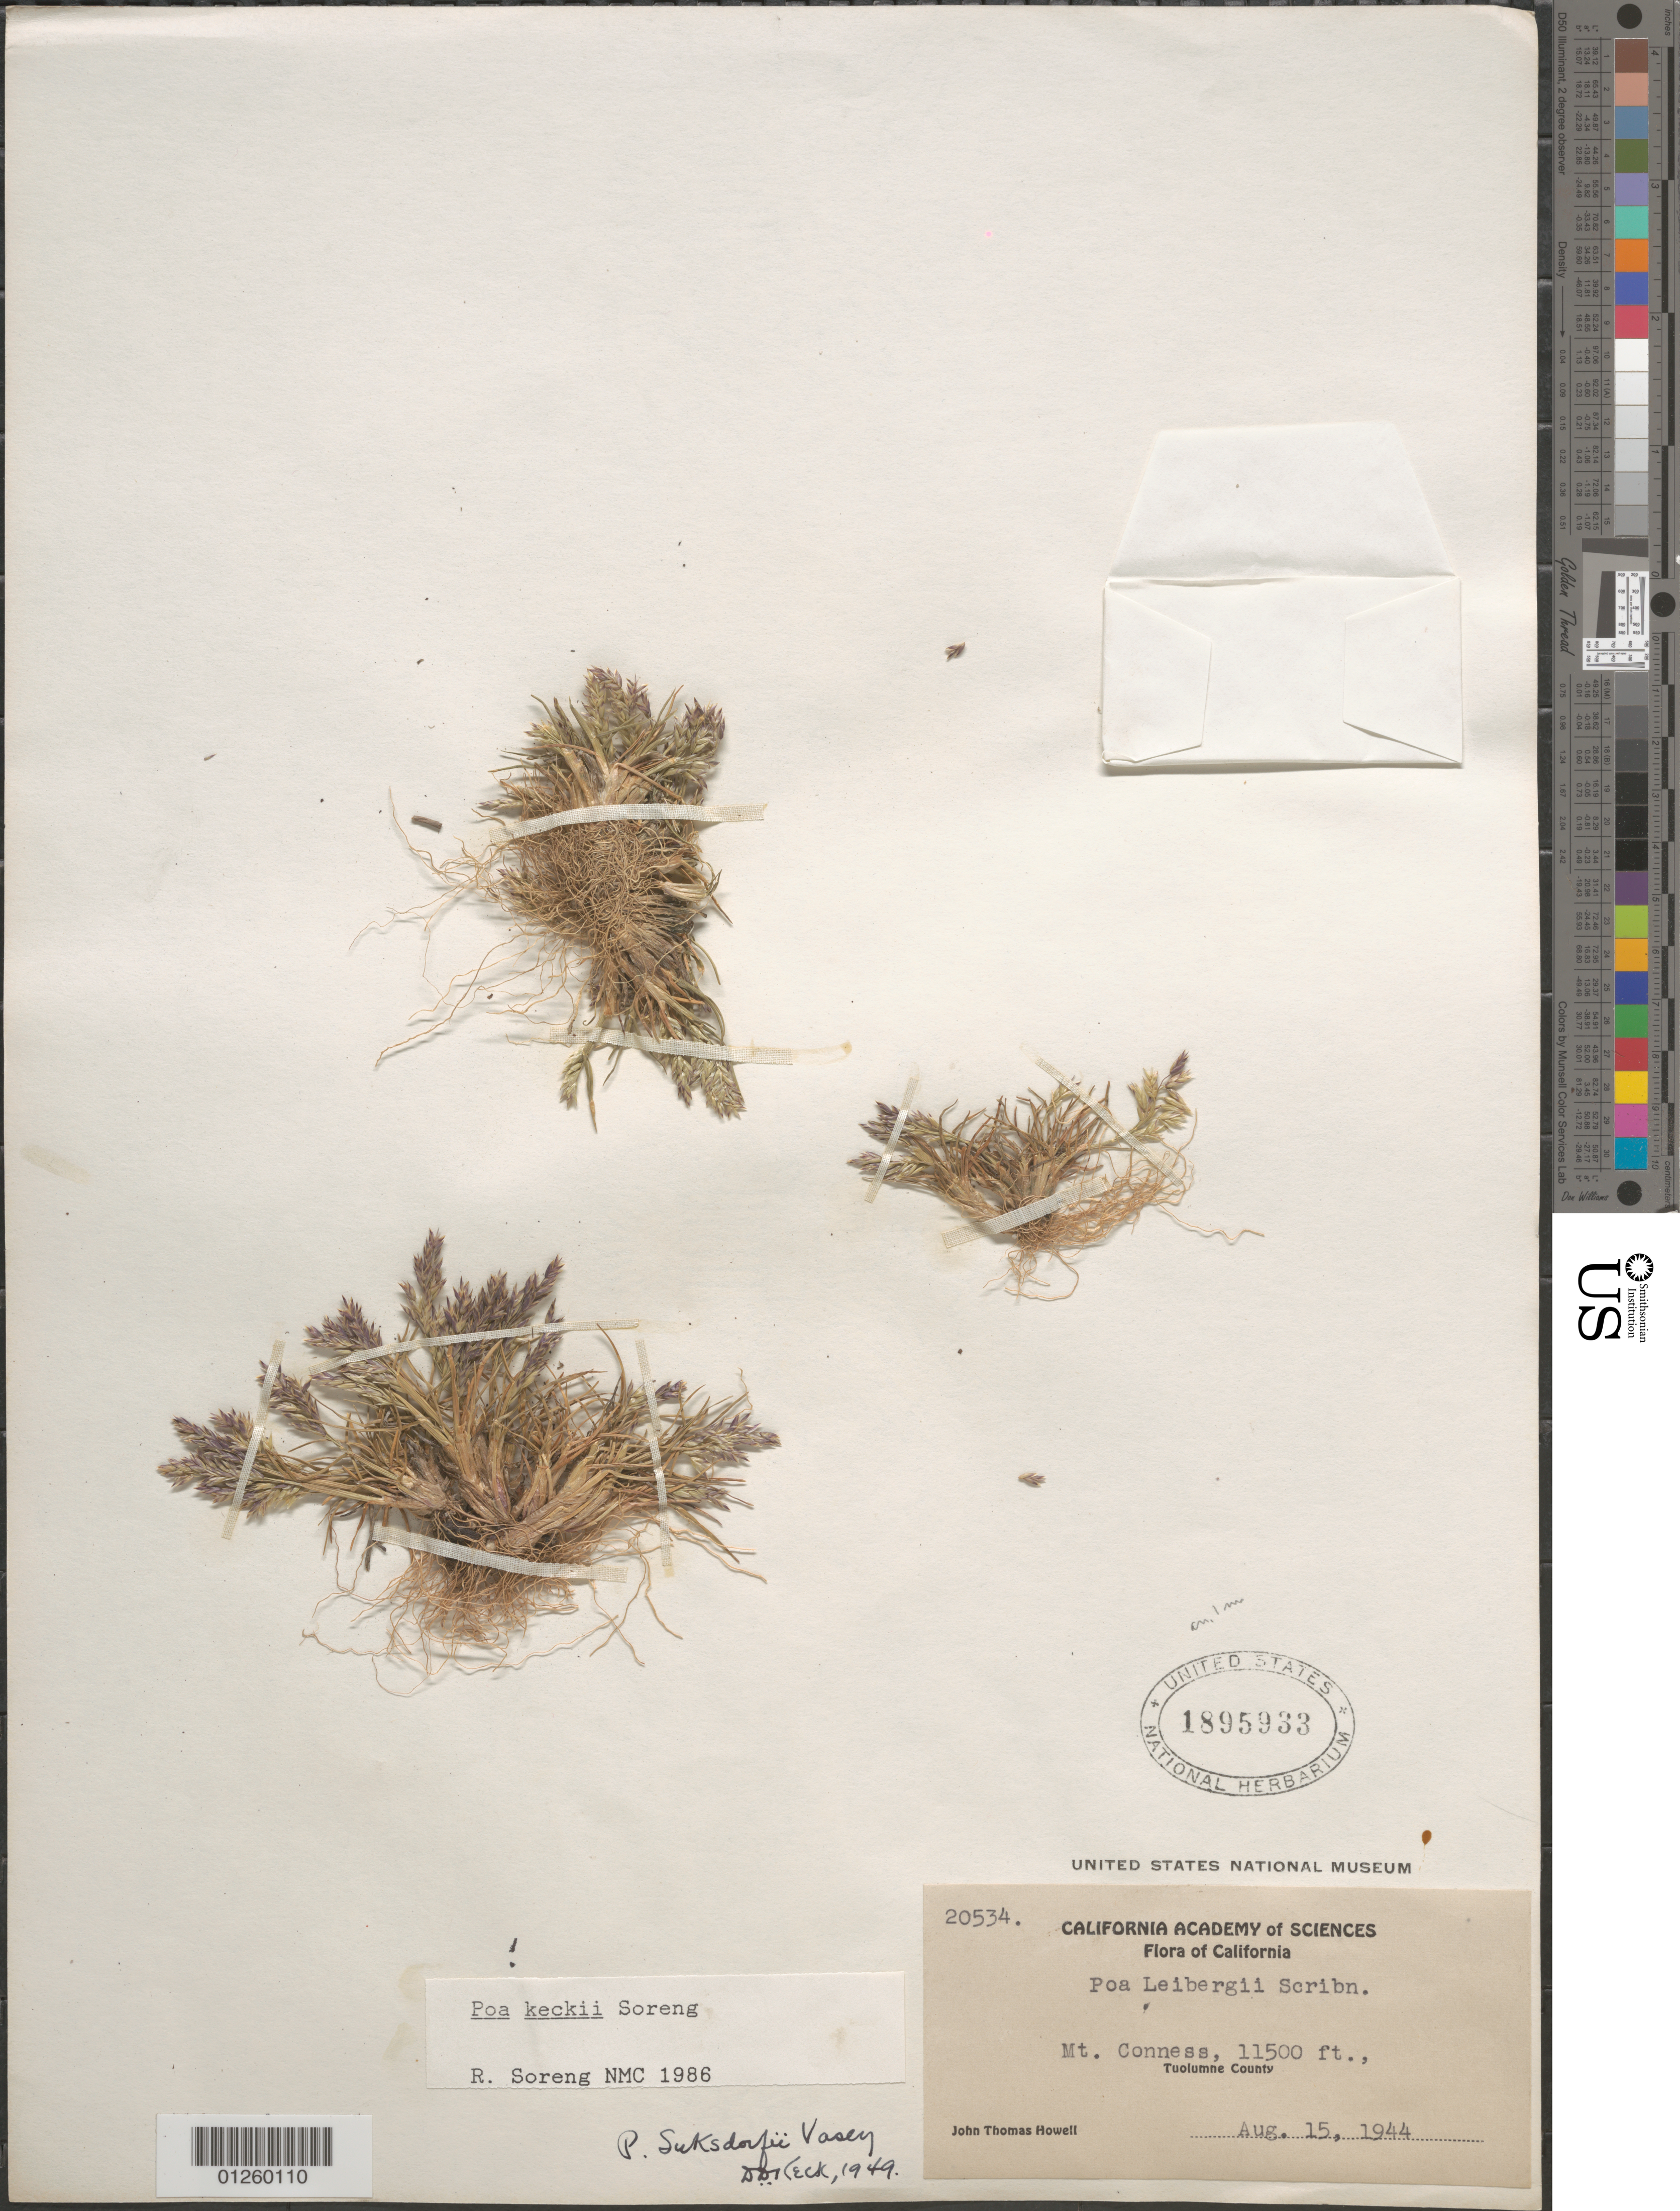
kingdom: Plantae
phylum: Tracheophyta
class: Liliopsida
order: Poales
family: Poaceae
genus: Poa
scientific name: Poa keckii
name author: Soreng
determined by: Soreng, Robert J., Research Associate (BOT), Smithsonian Institution - National Museum of Natural History (UNITED STATES)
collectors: J. T. Howell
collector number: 20534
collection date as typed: Aug. 15, 1944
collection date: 1944-08-15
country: United States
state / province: California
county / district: Tuolumne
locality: Mt. Conness.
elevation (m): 3505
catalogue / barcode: US 1895933